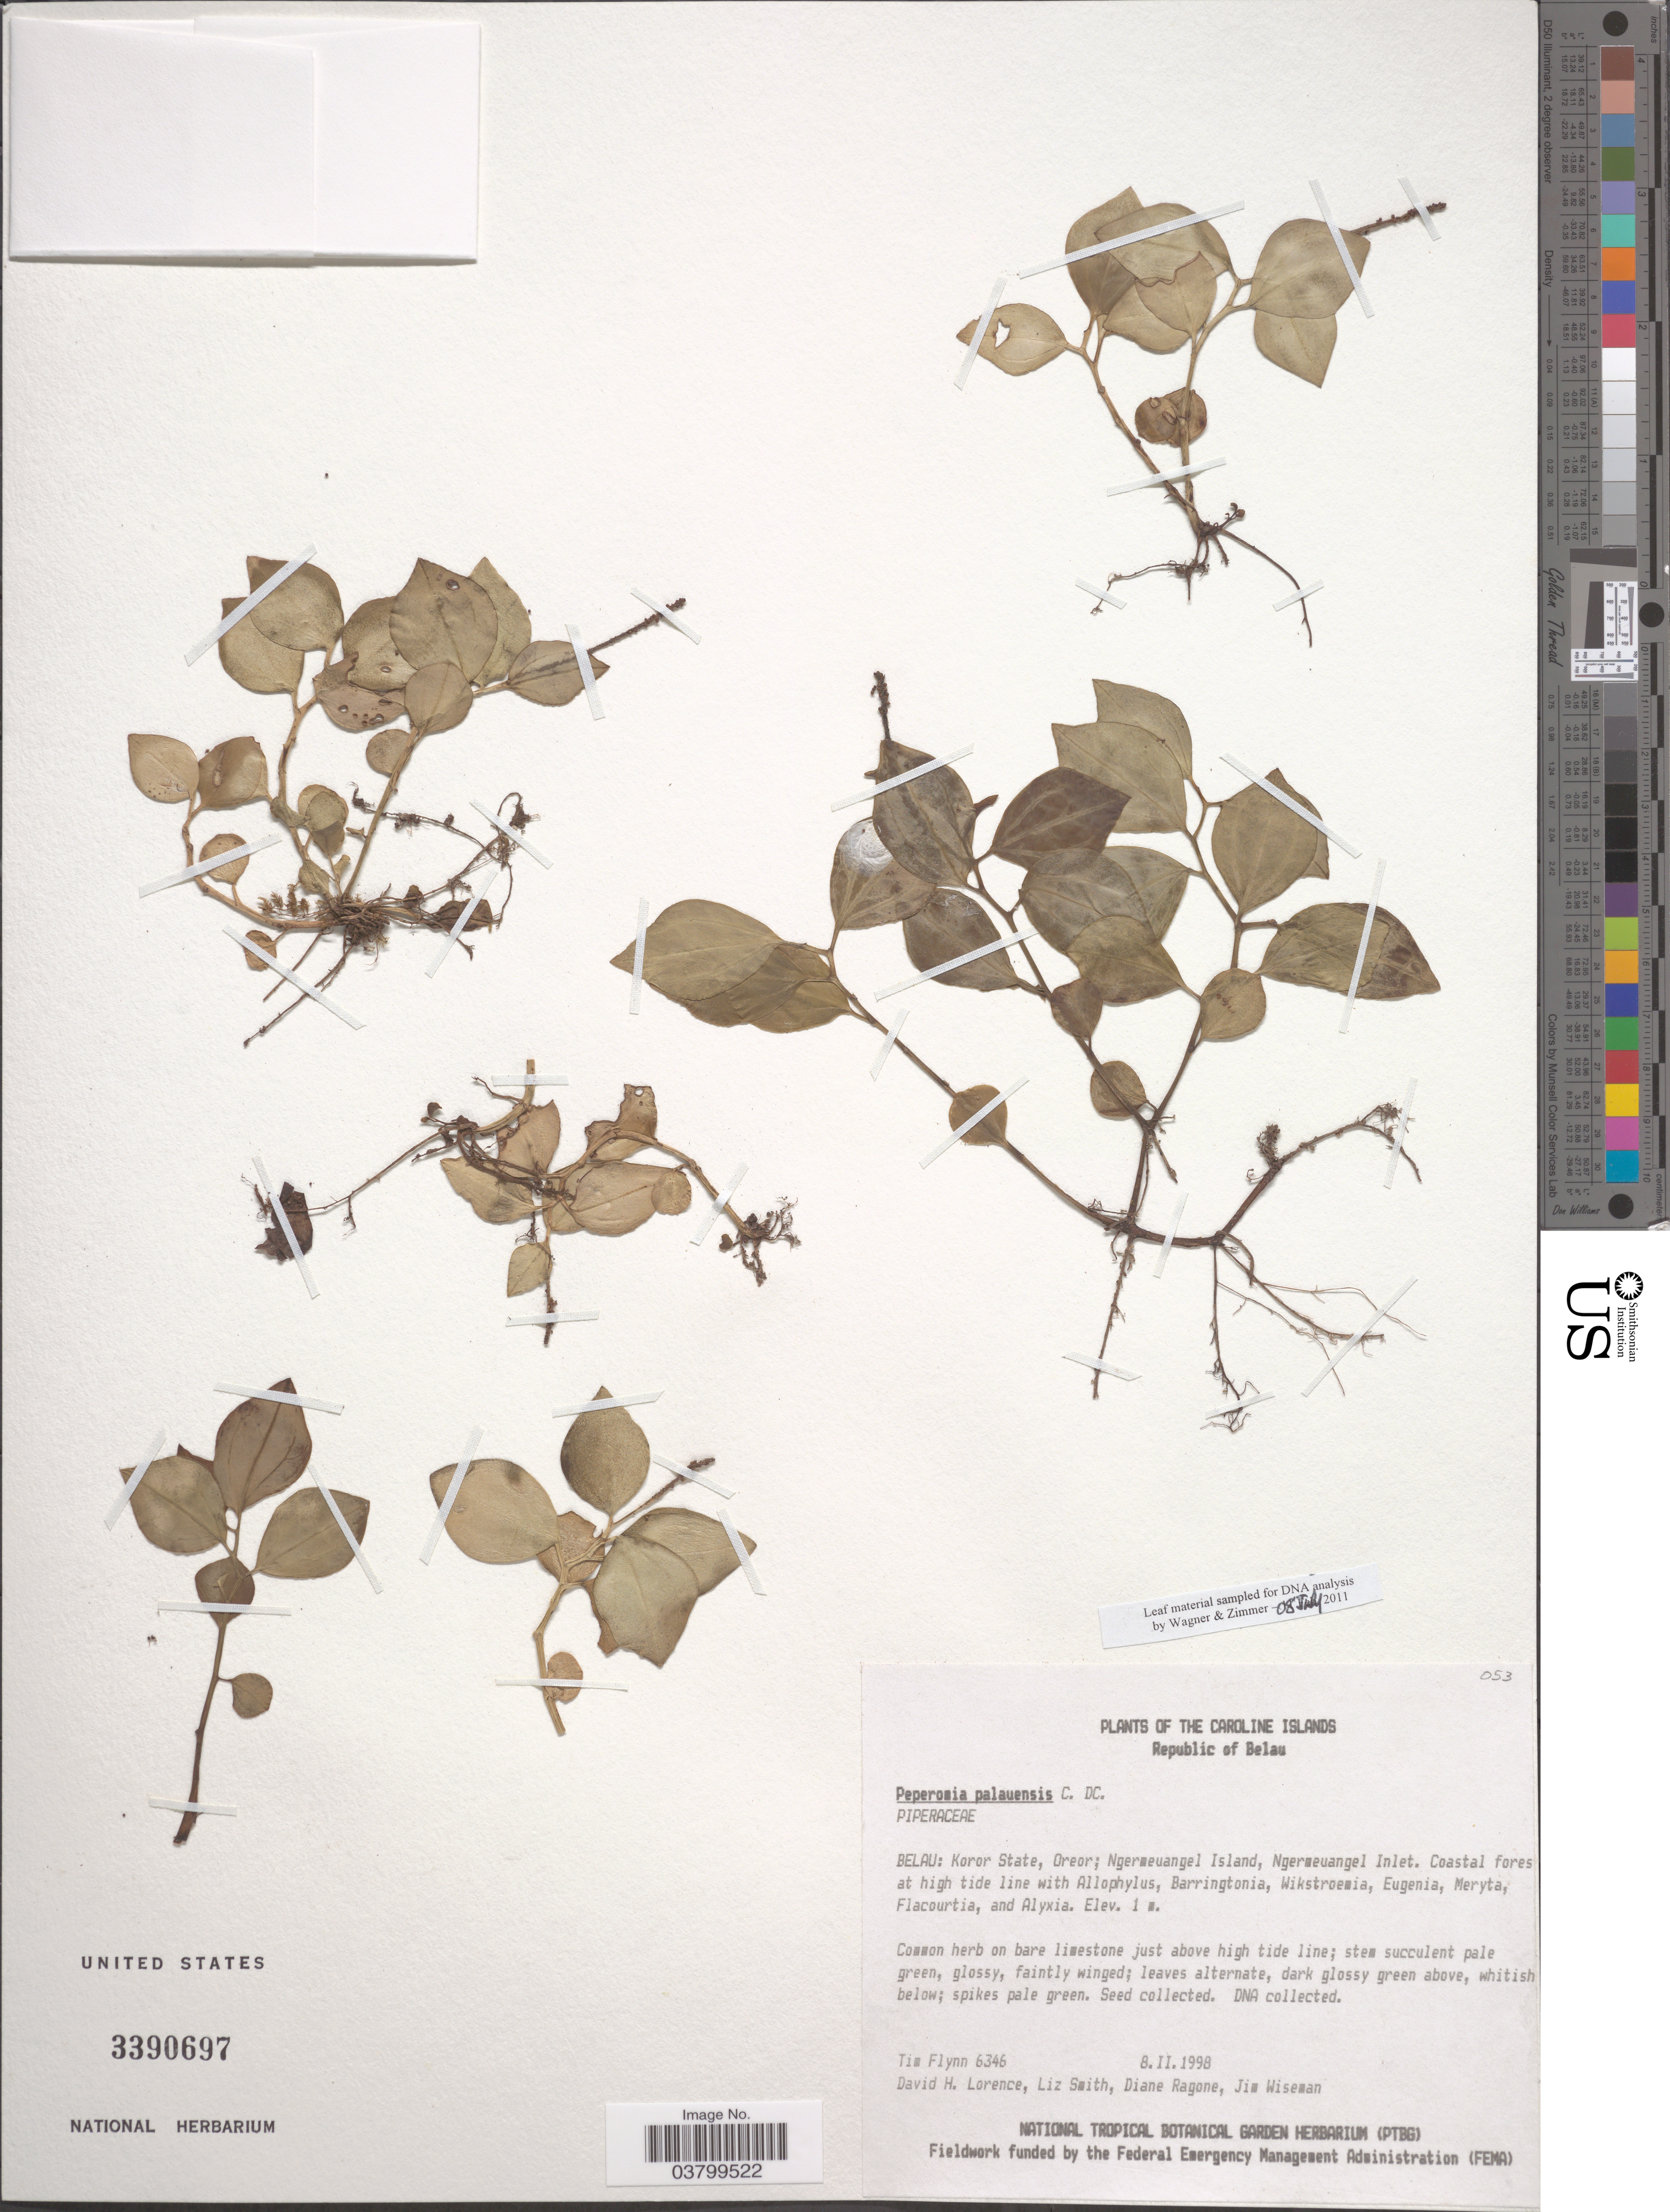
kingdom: Plantae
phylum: Tracheophyta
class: Magnoliopsida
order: Piperales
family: Piperaceae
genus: Peperomia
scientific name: Peperomia palauensis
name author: C. DC.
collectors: T. Flynn, D. Lorence, L. Smith, D. Ragone & J. Wiseman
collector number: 6346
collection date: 1998-02-08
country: Palau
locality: The Caroline Islands. Koror State, Oreor; Ngermeuangel Island, Ngermeuangel Inlet.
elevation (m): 1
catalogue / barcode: US 3390697